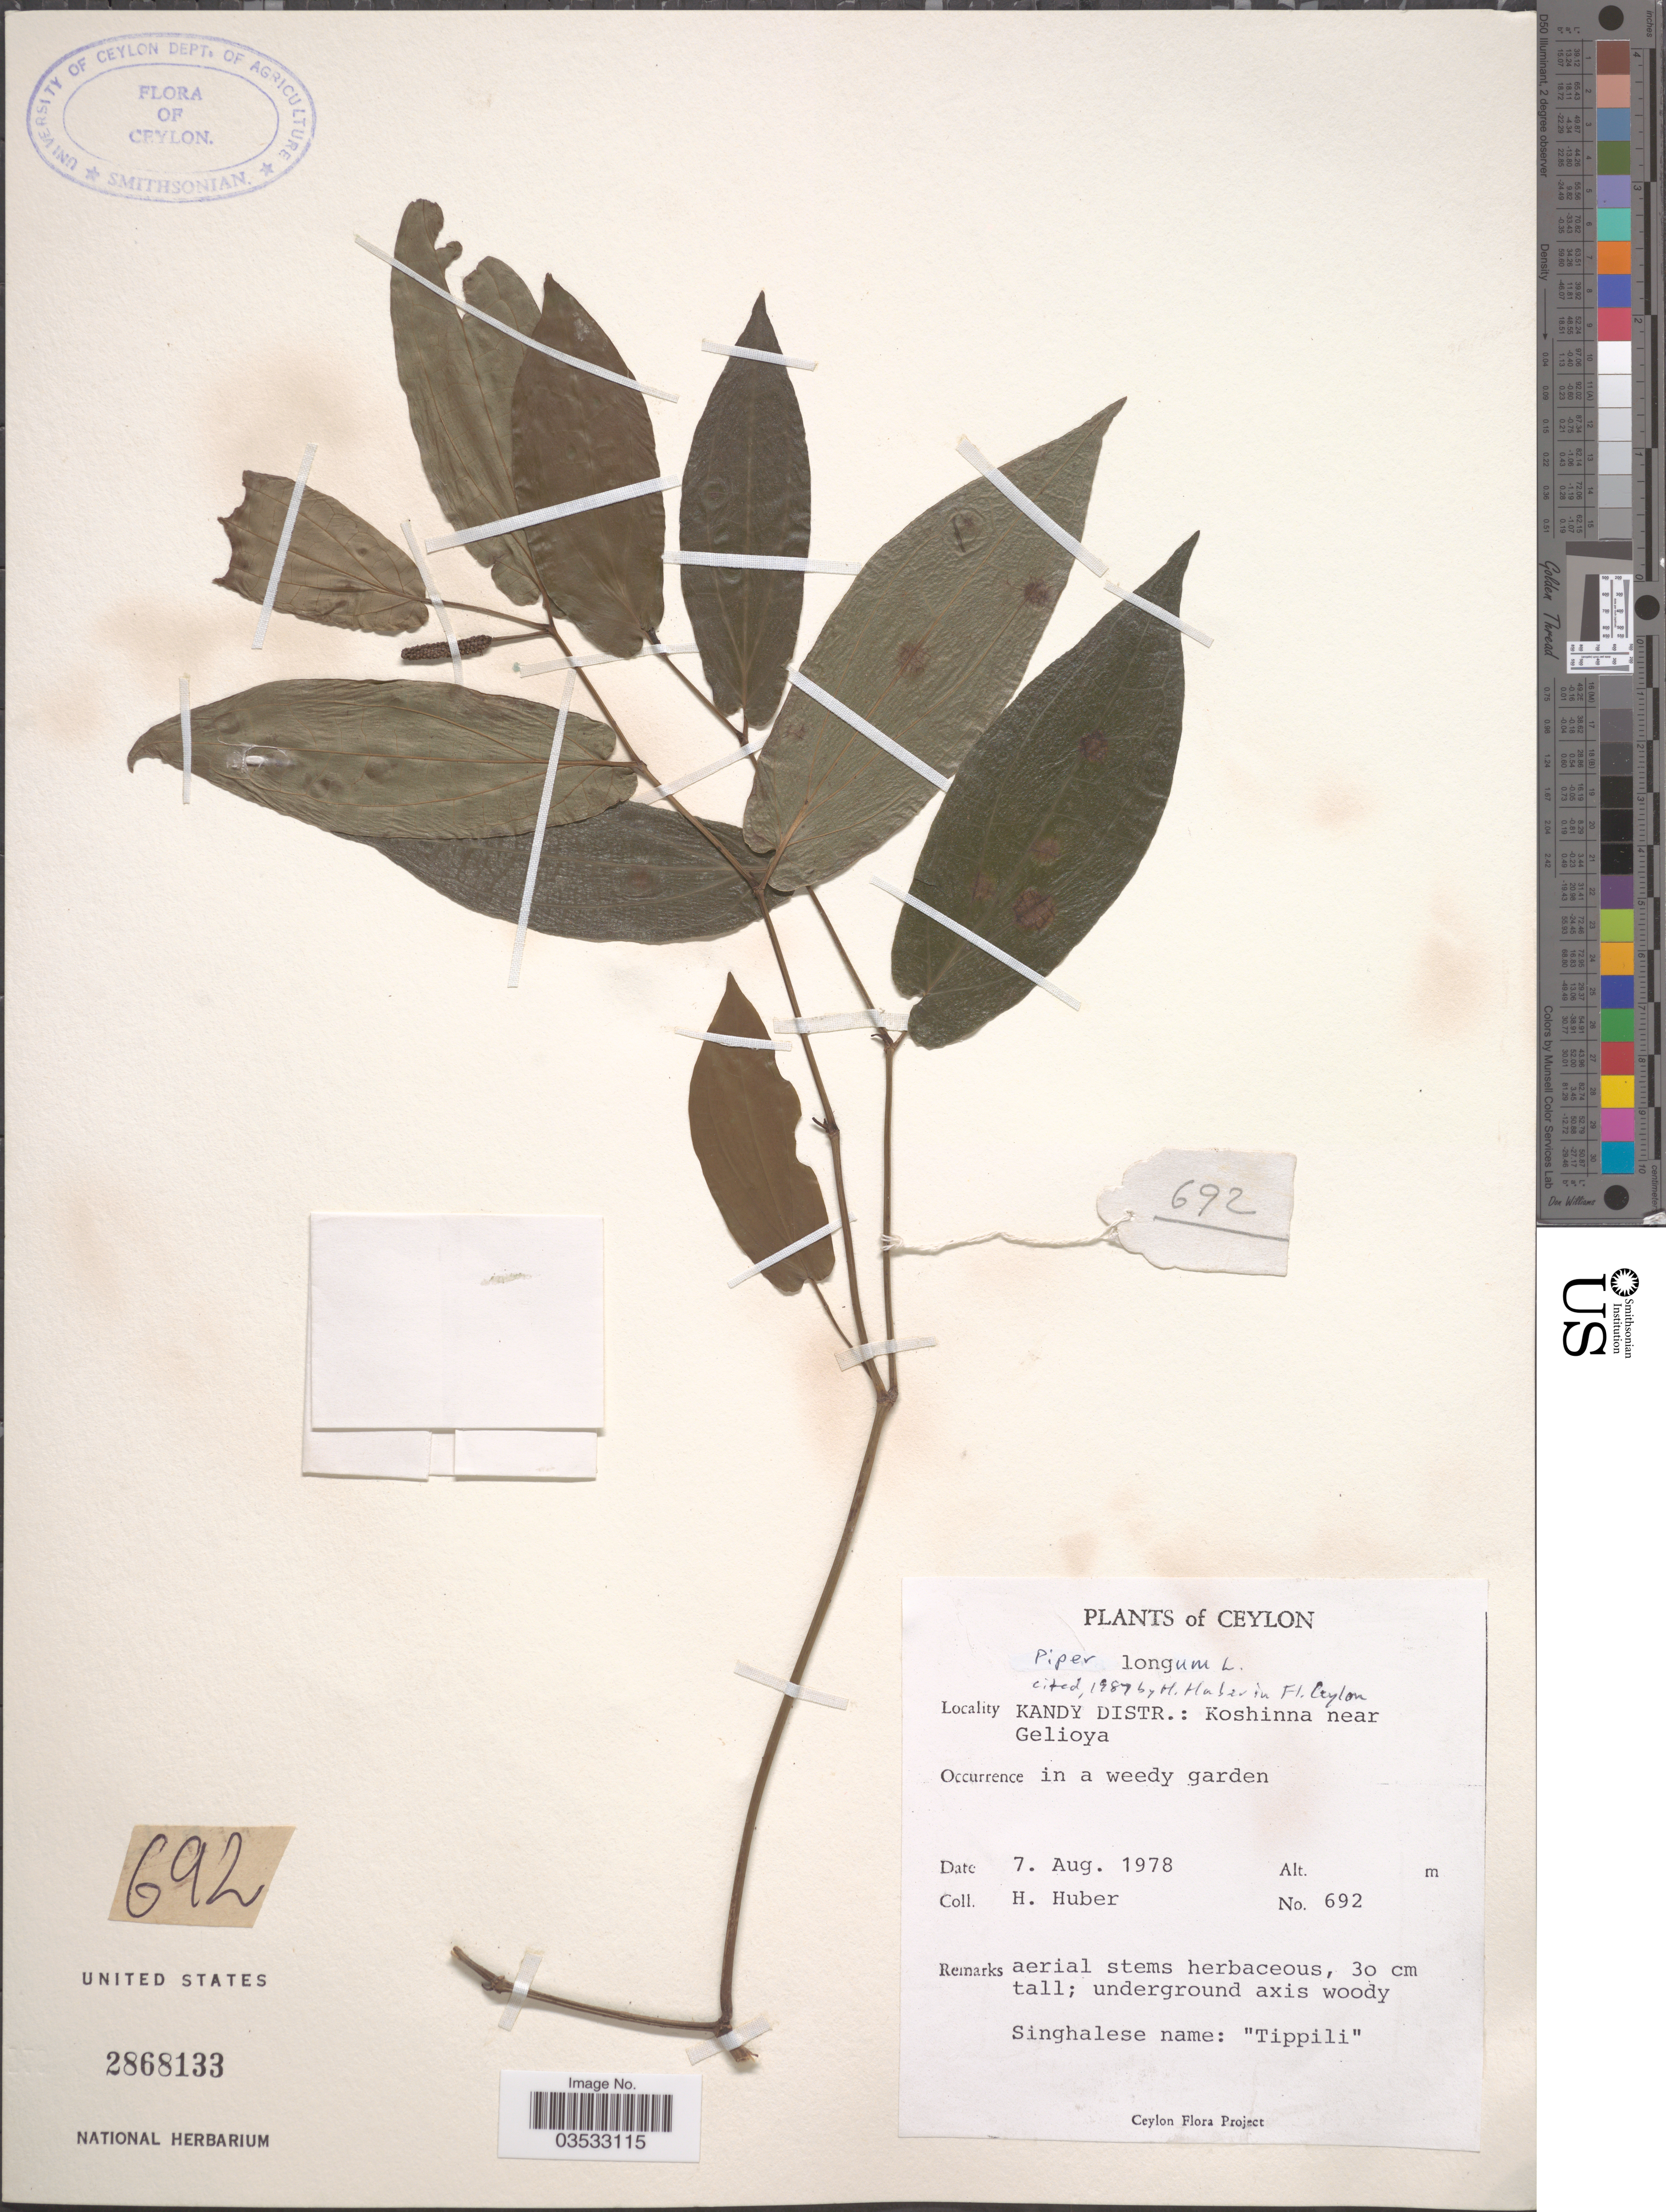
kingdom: Plantae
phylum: Tracheophyta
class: Magnoliopsida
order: Piperales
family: Piperaceae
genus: Piper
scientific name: Piper longum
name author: L.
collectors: H. Huber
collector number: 692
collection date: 1978-08-07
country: Sri Lanka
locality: Ceylon. Kandy Distr.: Koshinna near Gelioya.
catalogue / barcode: US 2868133